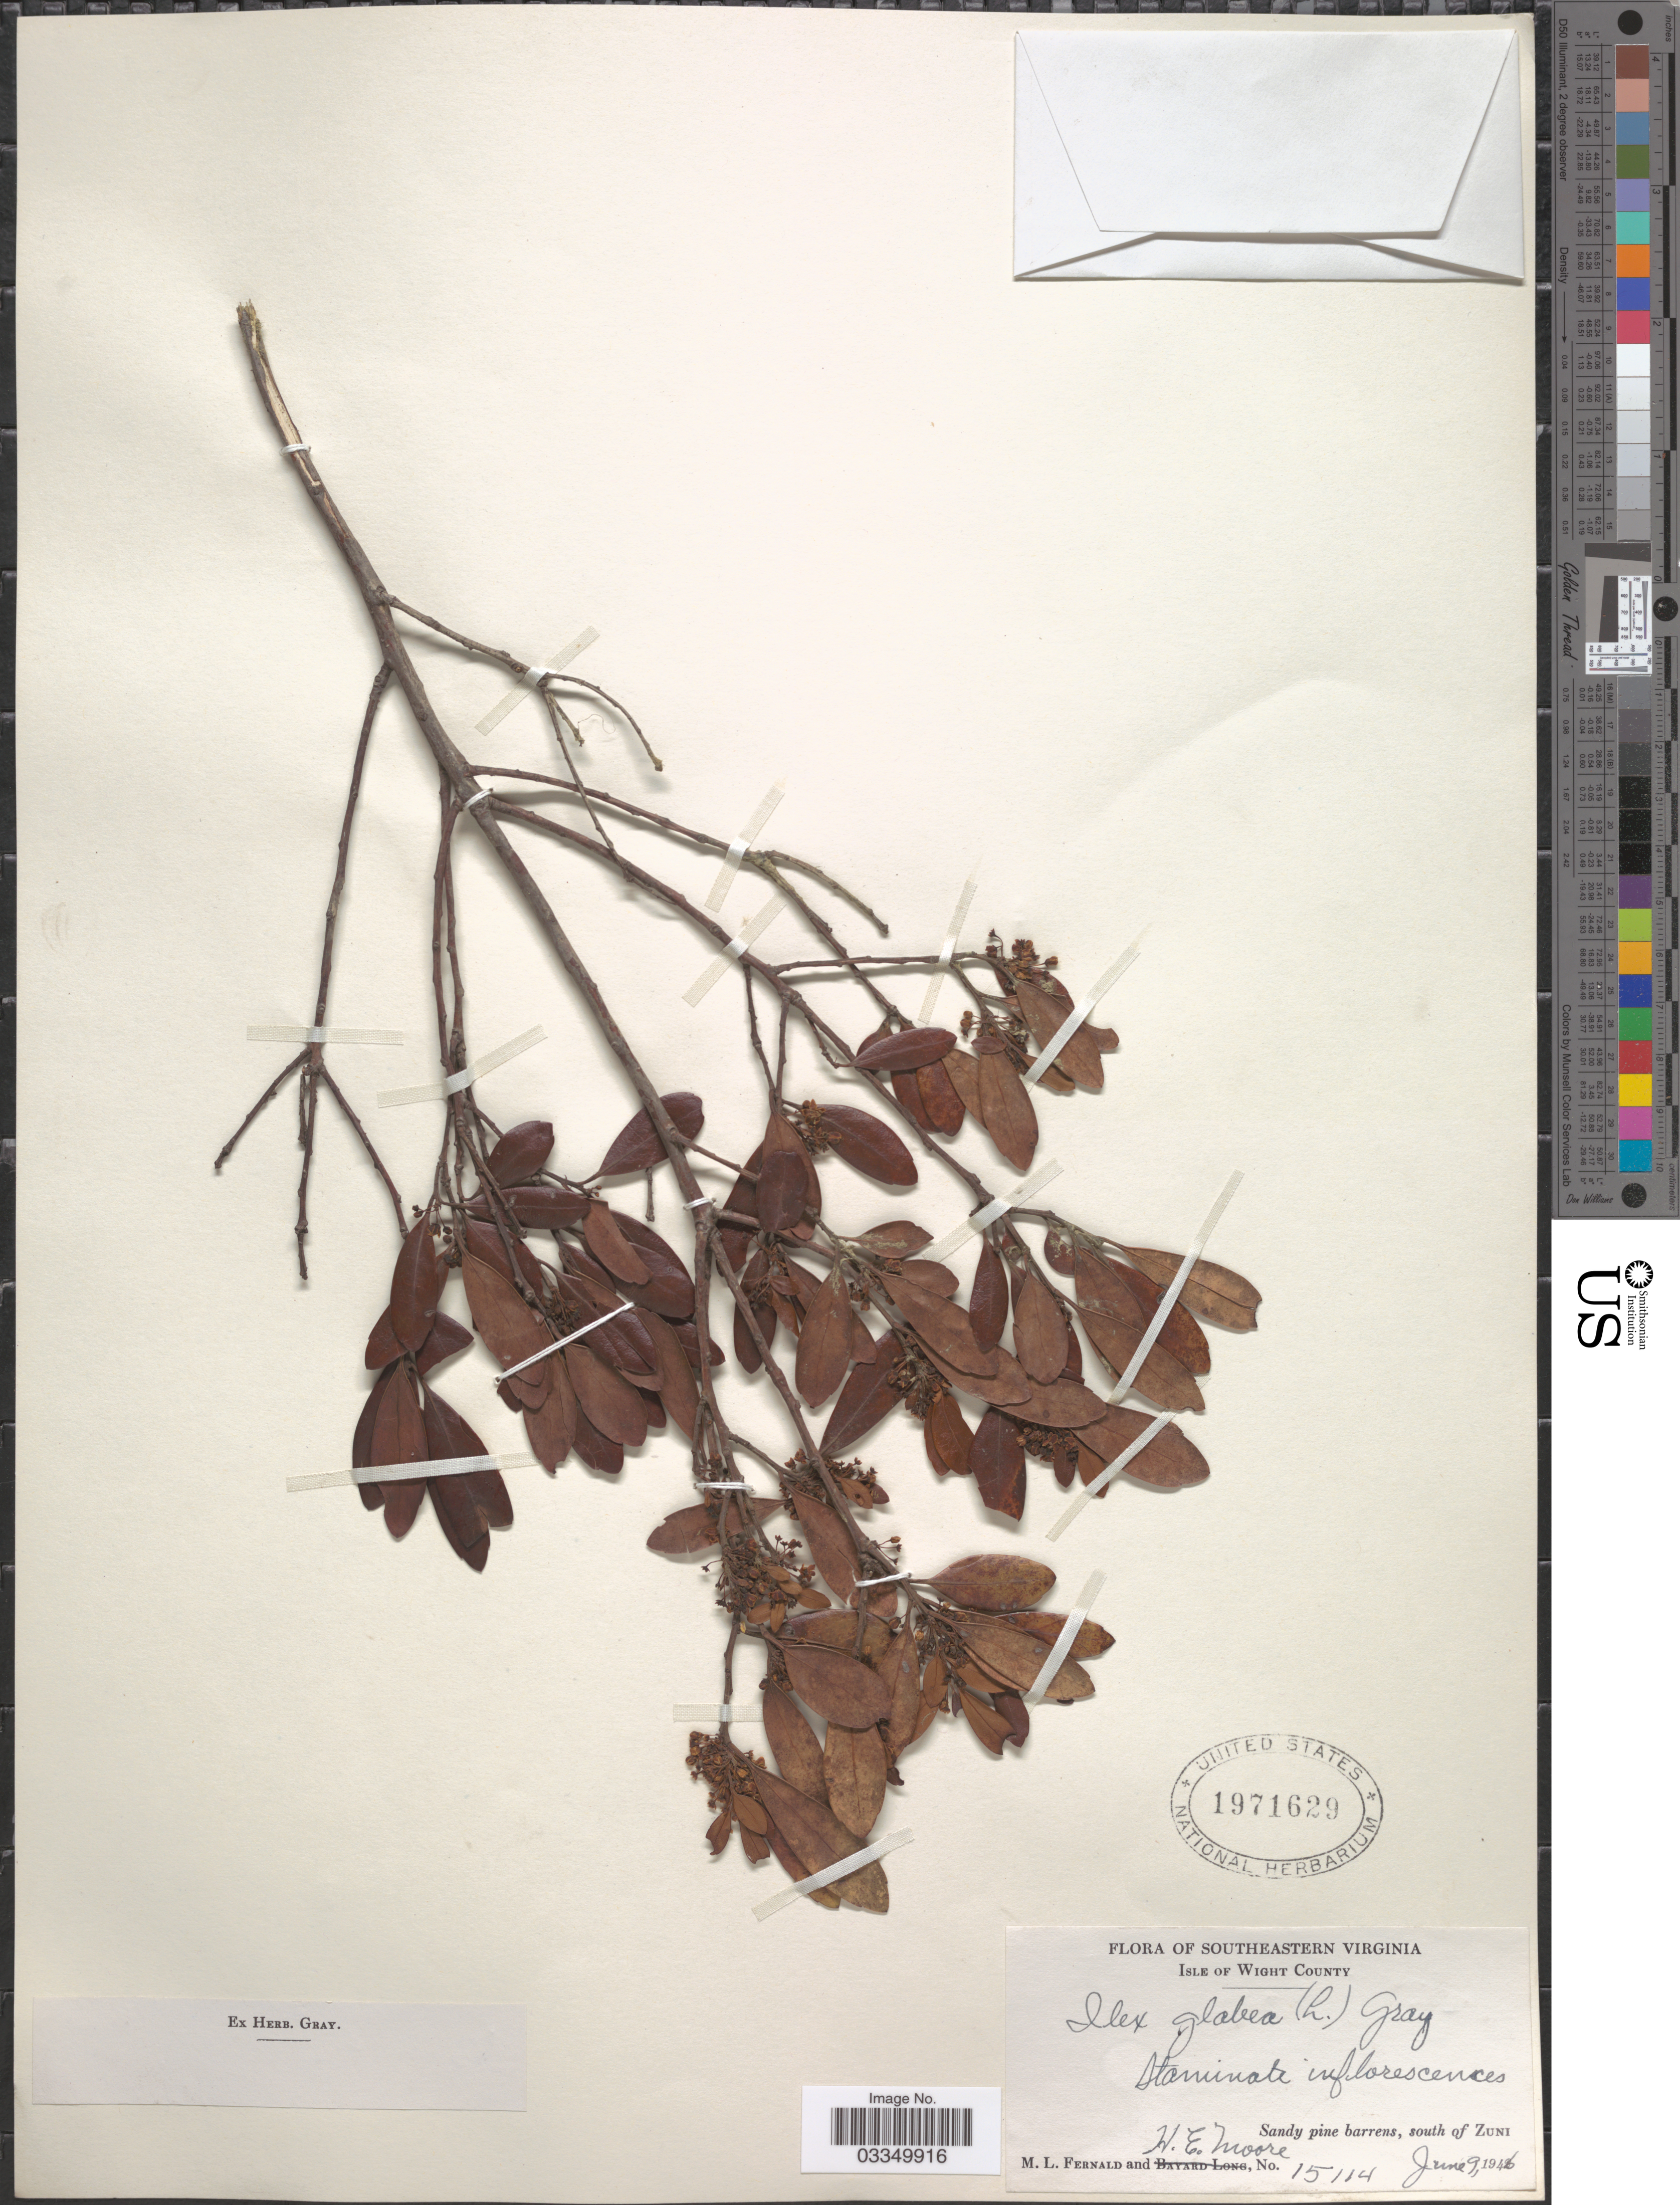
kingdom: Plantae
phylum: Tracheophyta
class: Magnoliopsida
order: Aquifoliales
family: Aquifoliaceae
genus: Ilex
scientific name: Ilex glabra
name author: (L.) A. Gray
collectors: M. L. Fernald & W. Moore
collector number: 15114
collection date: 1946-06-09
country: United States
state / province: Virginia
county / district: Isle of Wight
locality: Southeastern Virginia. Isle of Wight County. South of Zuni.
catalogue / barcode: US 1971629